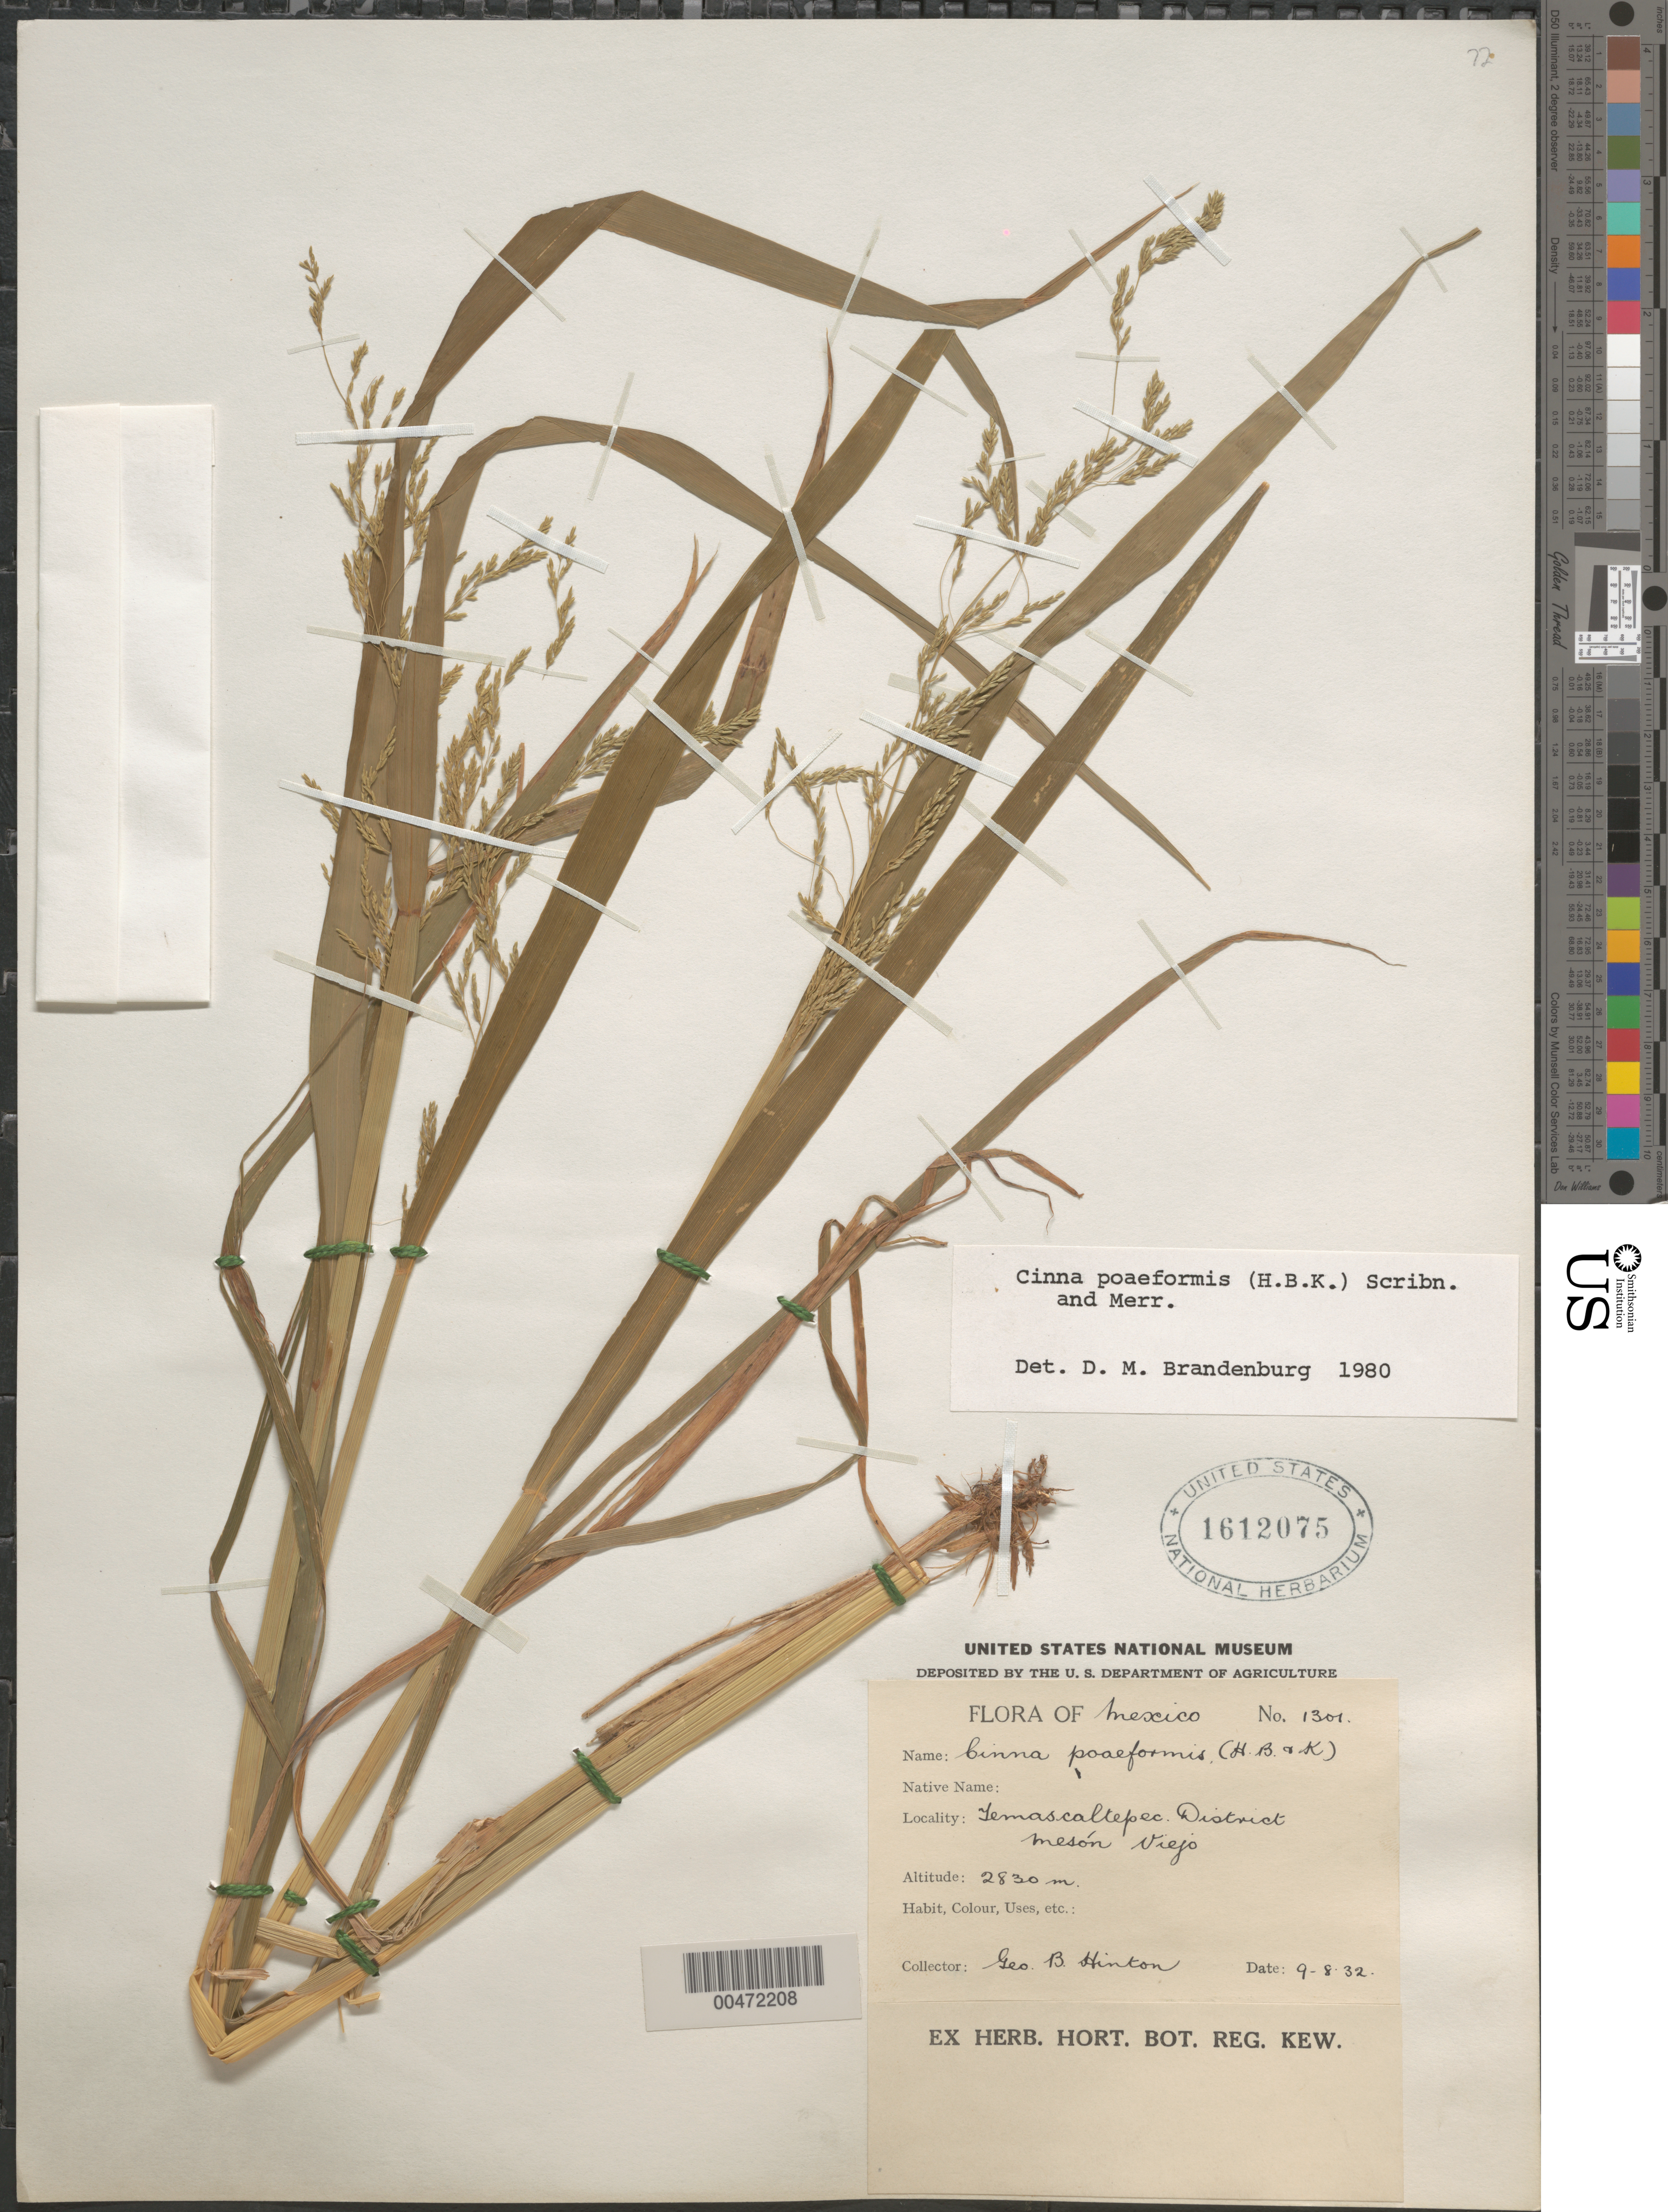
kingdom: Plantae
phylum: Tracheophyta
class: Liliopsida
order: Poales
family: Poaceae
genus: Cinna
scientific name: Cinna poiformis (Kunth) Scribn. & Merr.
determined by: Brandenburg, D. M.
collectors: G. B. Hinton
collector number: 1301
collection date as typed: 9 Aug 1932 or 8 Sep 1932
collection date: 1932-08-09 or 1932-09-08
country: Mexico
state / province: México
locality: Temascaltepec Dist, Mes¢n Viejo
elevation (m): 2830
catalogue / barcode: US 1612075